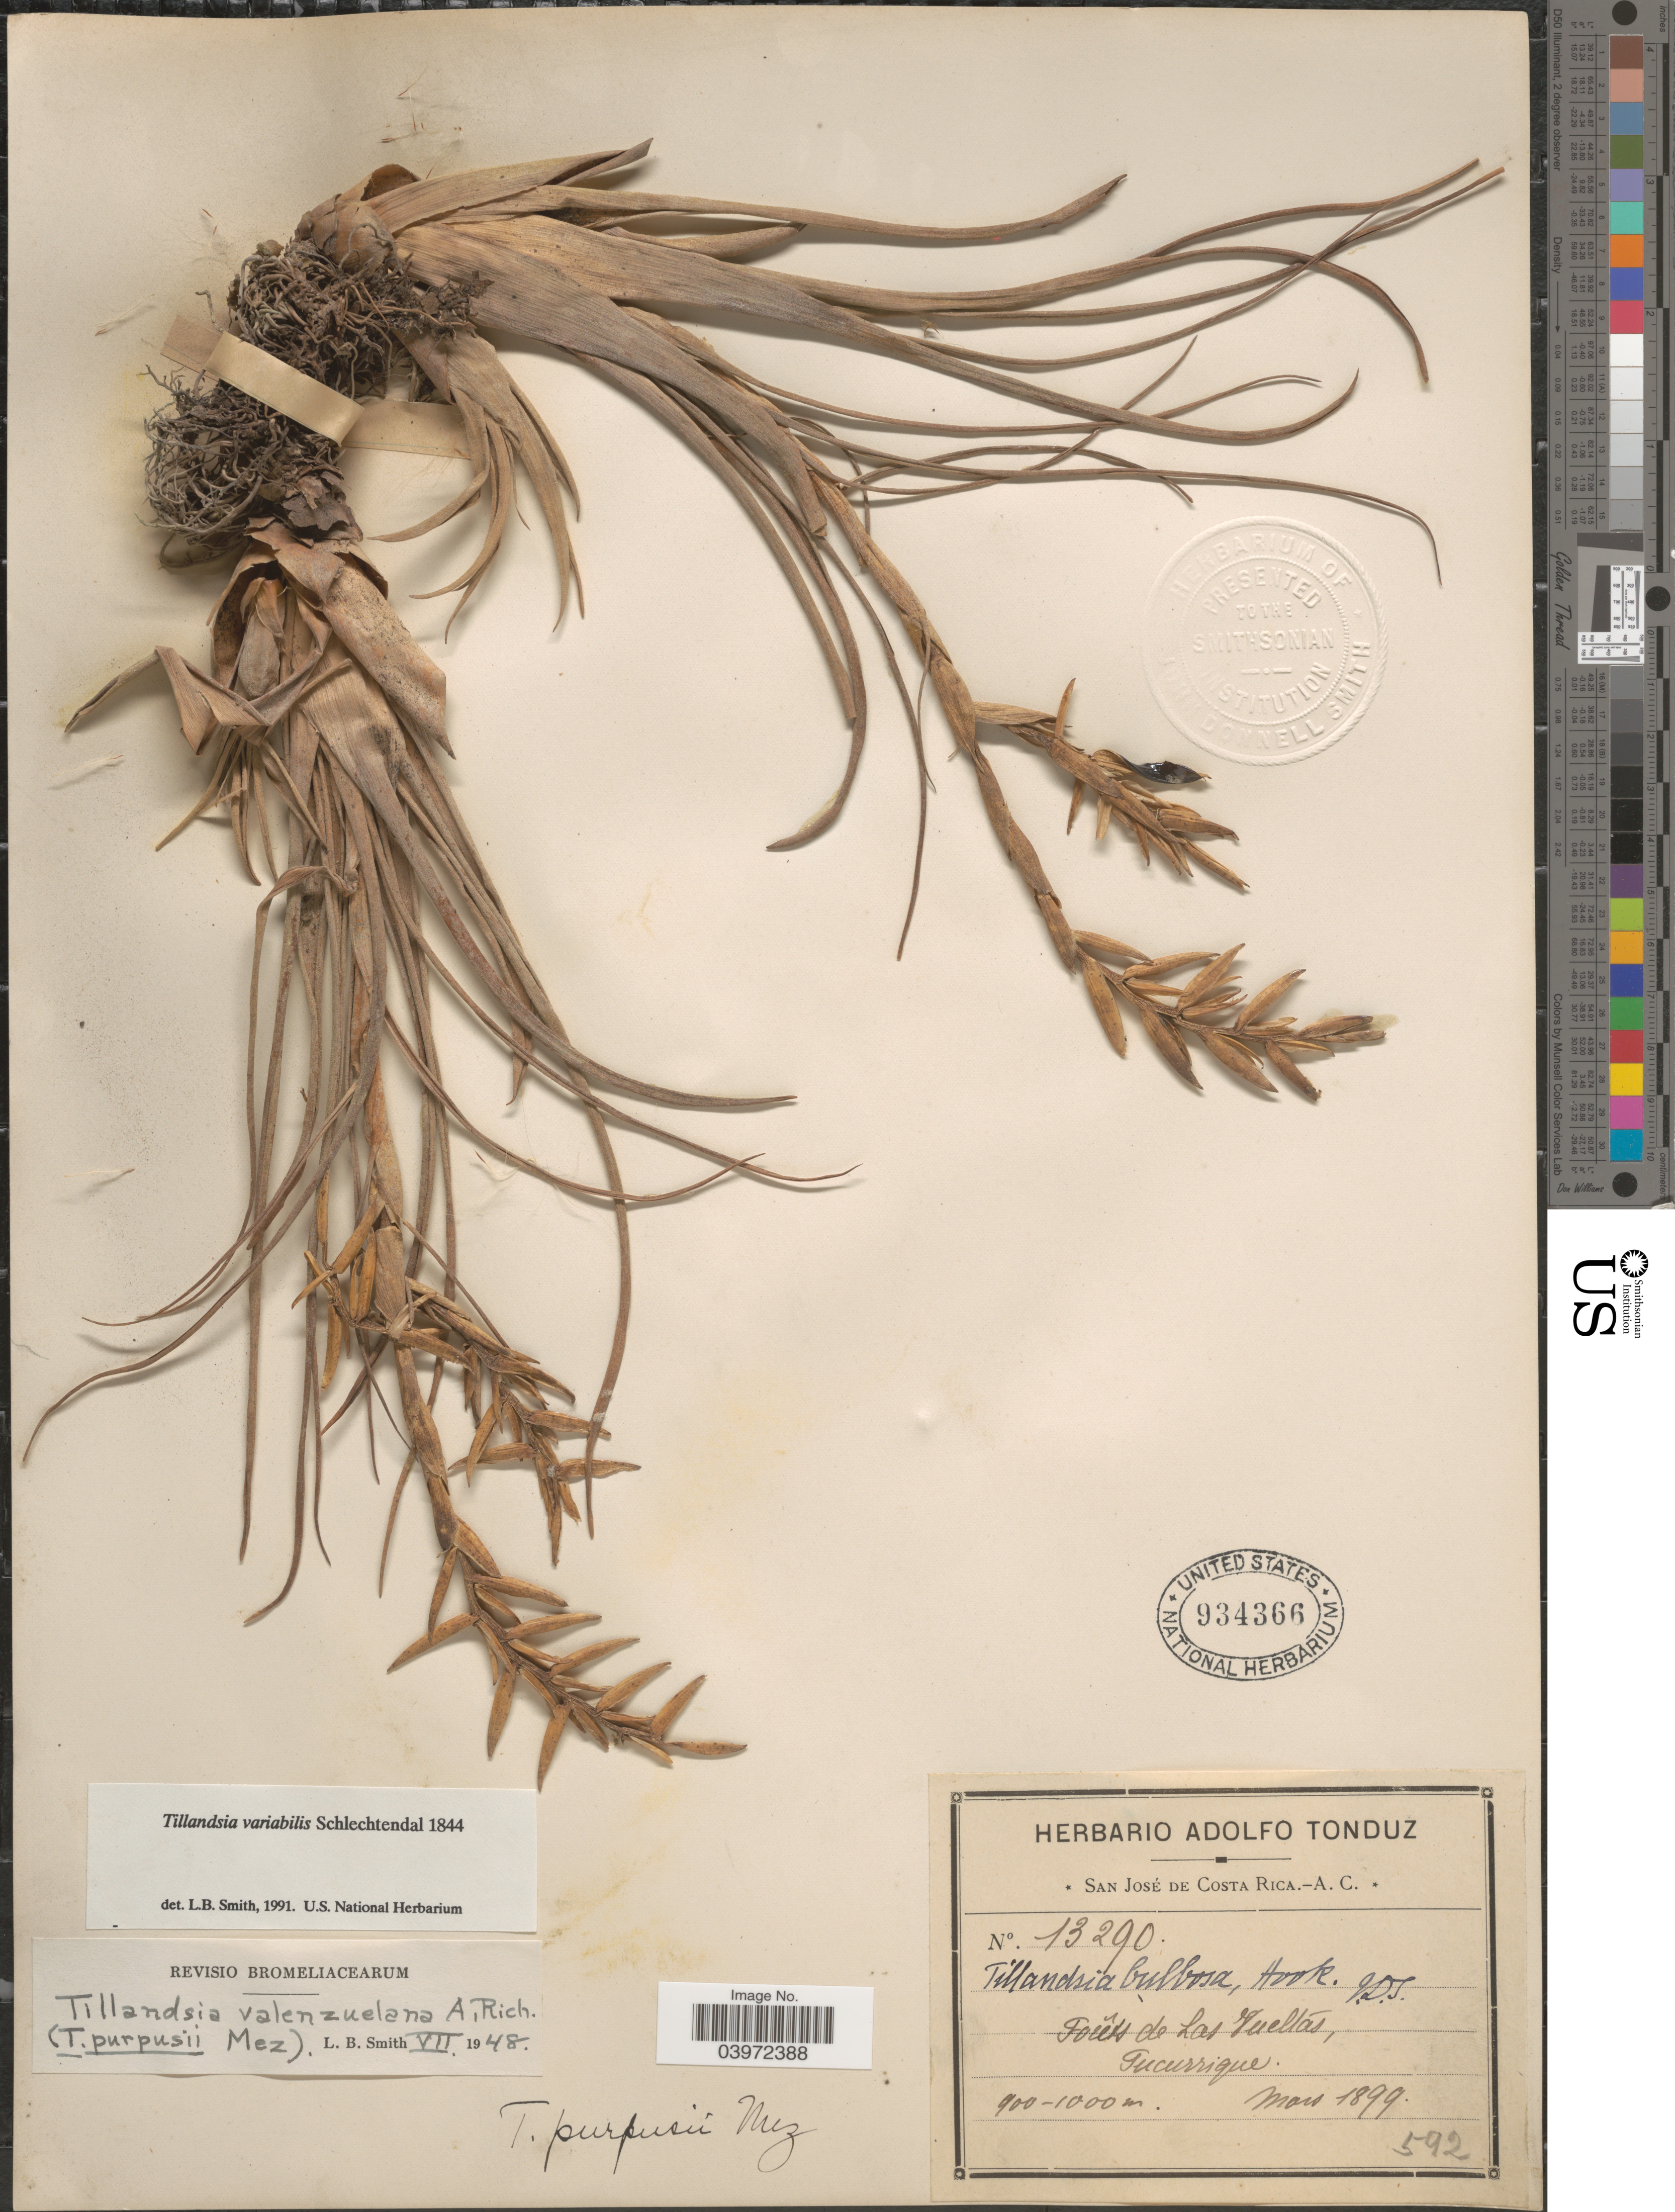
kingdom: Plantae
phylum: Tracheophyta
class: Liliopsida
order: Poales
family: Bromeliaceae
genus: Tillandsia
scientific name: Tillandsia variabilis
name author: Schltdl.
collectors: ex Herb. Adolfo Tonduz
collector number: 13290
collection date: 1899-03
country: Costa Rica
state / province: San José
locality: Forêts de Las Vueltas, Tucurrique.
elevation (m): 900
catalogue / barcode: US 934366